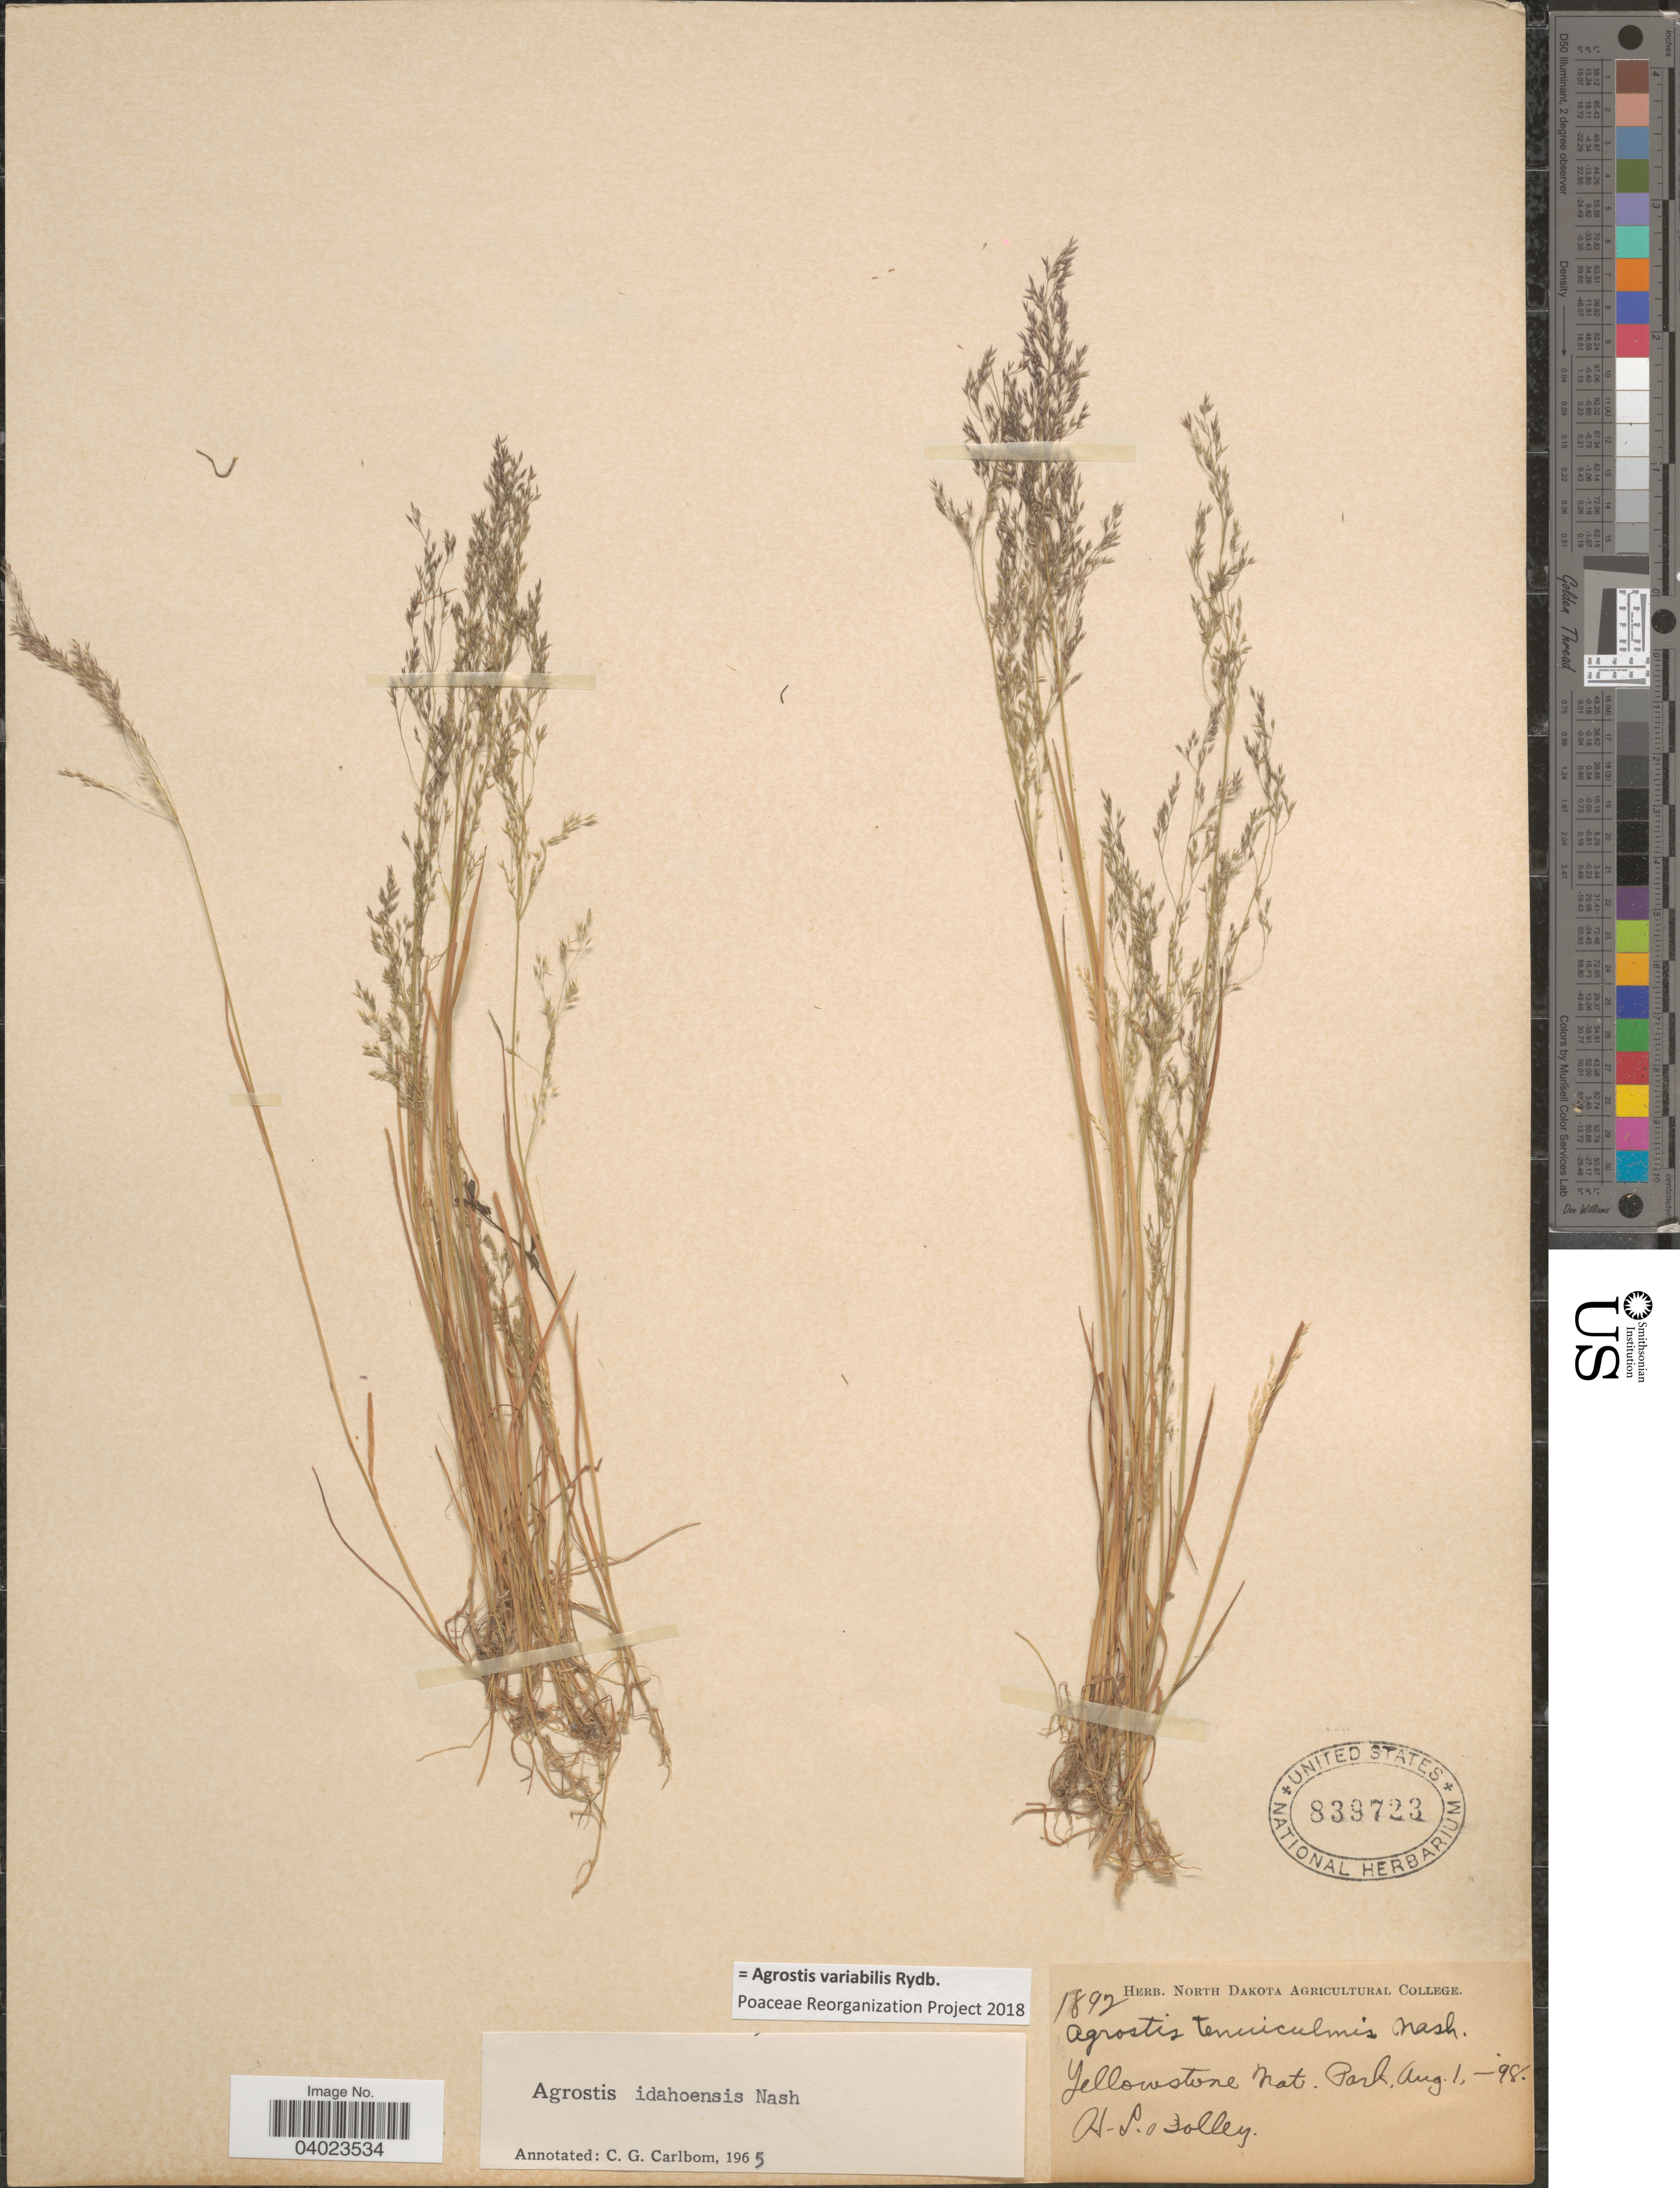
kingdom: Plantae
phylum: Tracheophyta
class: Liliopsida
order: Poales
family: Poaceae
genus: Agrostis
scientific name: Agrostis variabilis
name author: Rydb.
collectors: H. Bolley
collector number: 1892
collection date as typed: Transcribed d/m/y: 1/8/98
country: United States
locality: Yellowstone Nat. Park.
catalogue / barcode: US 839723